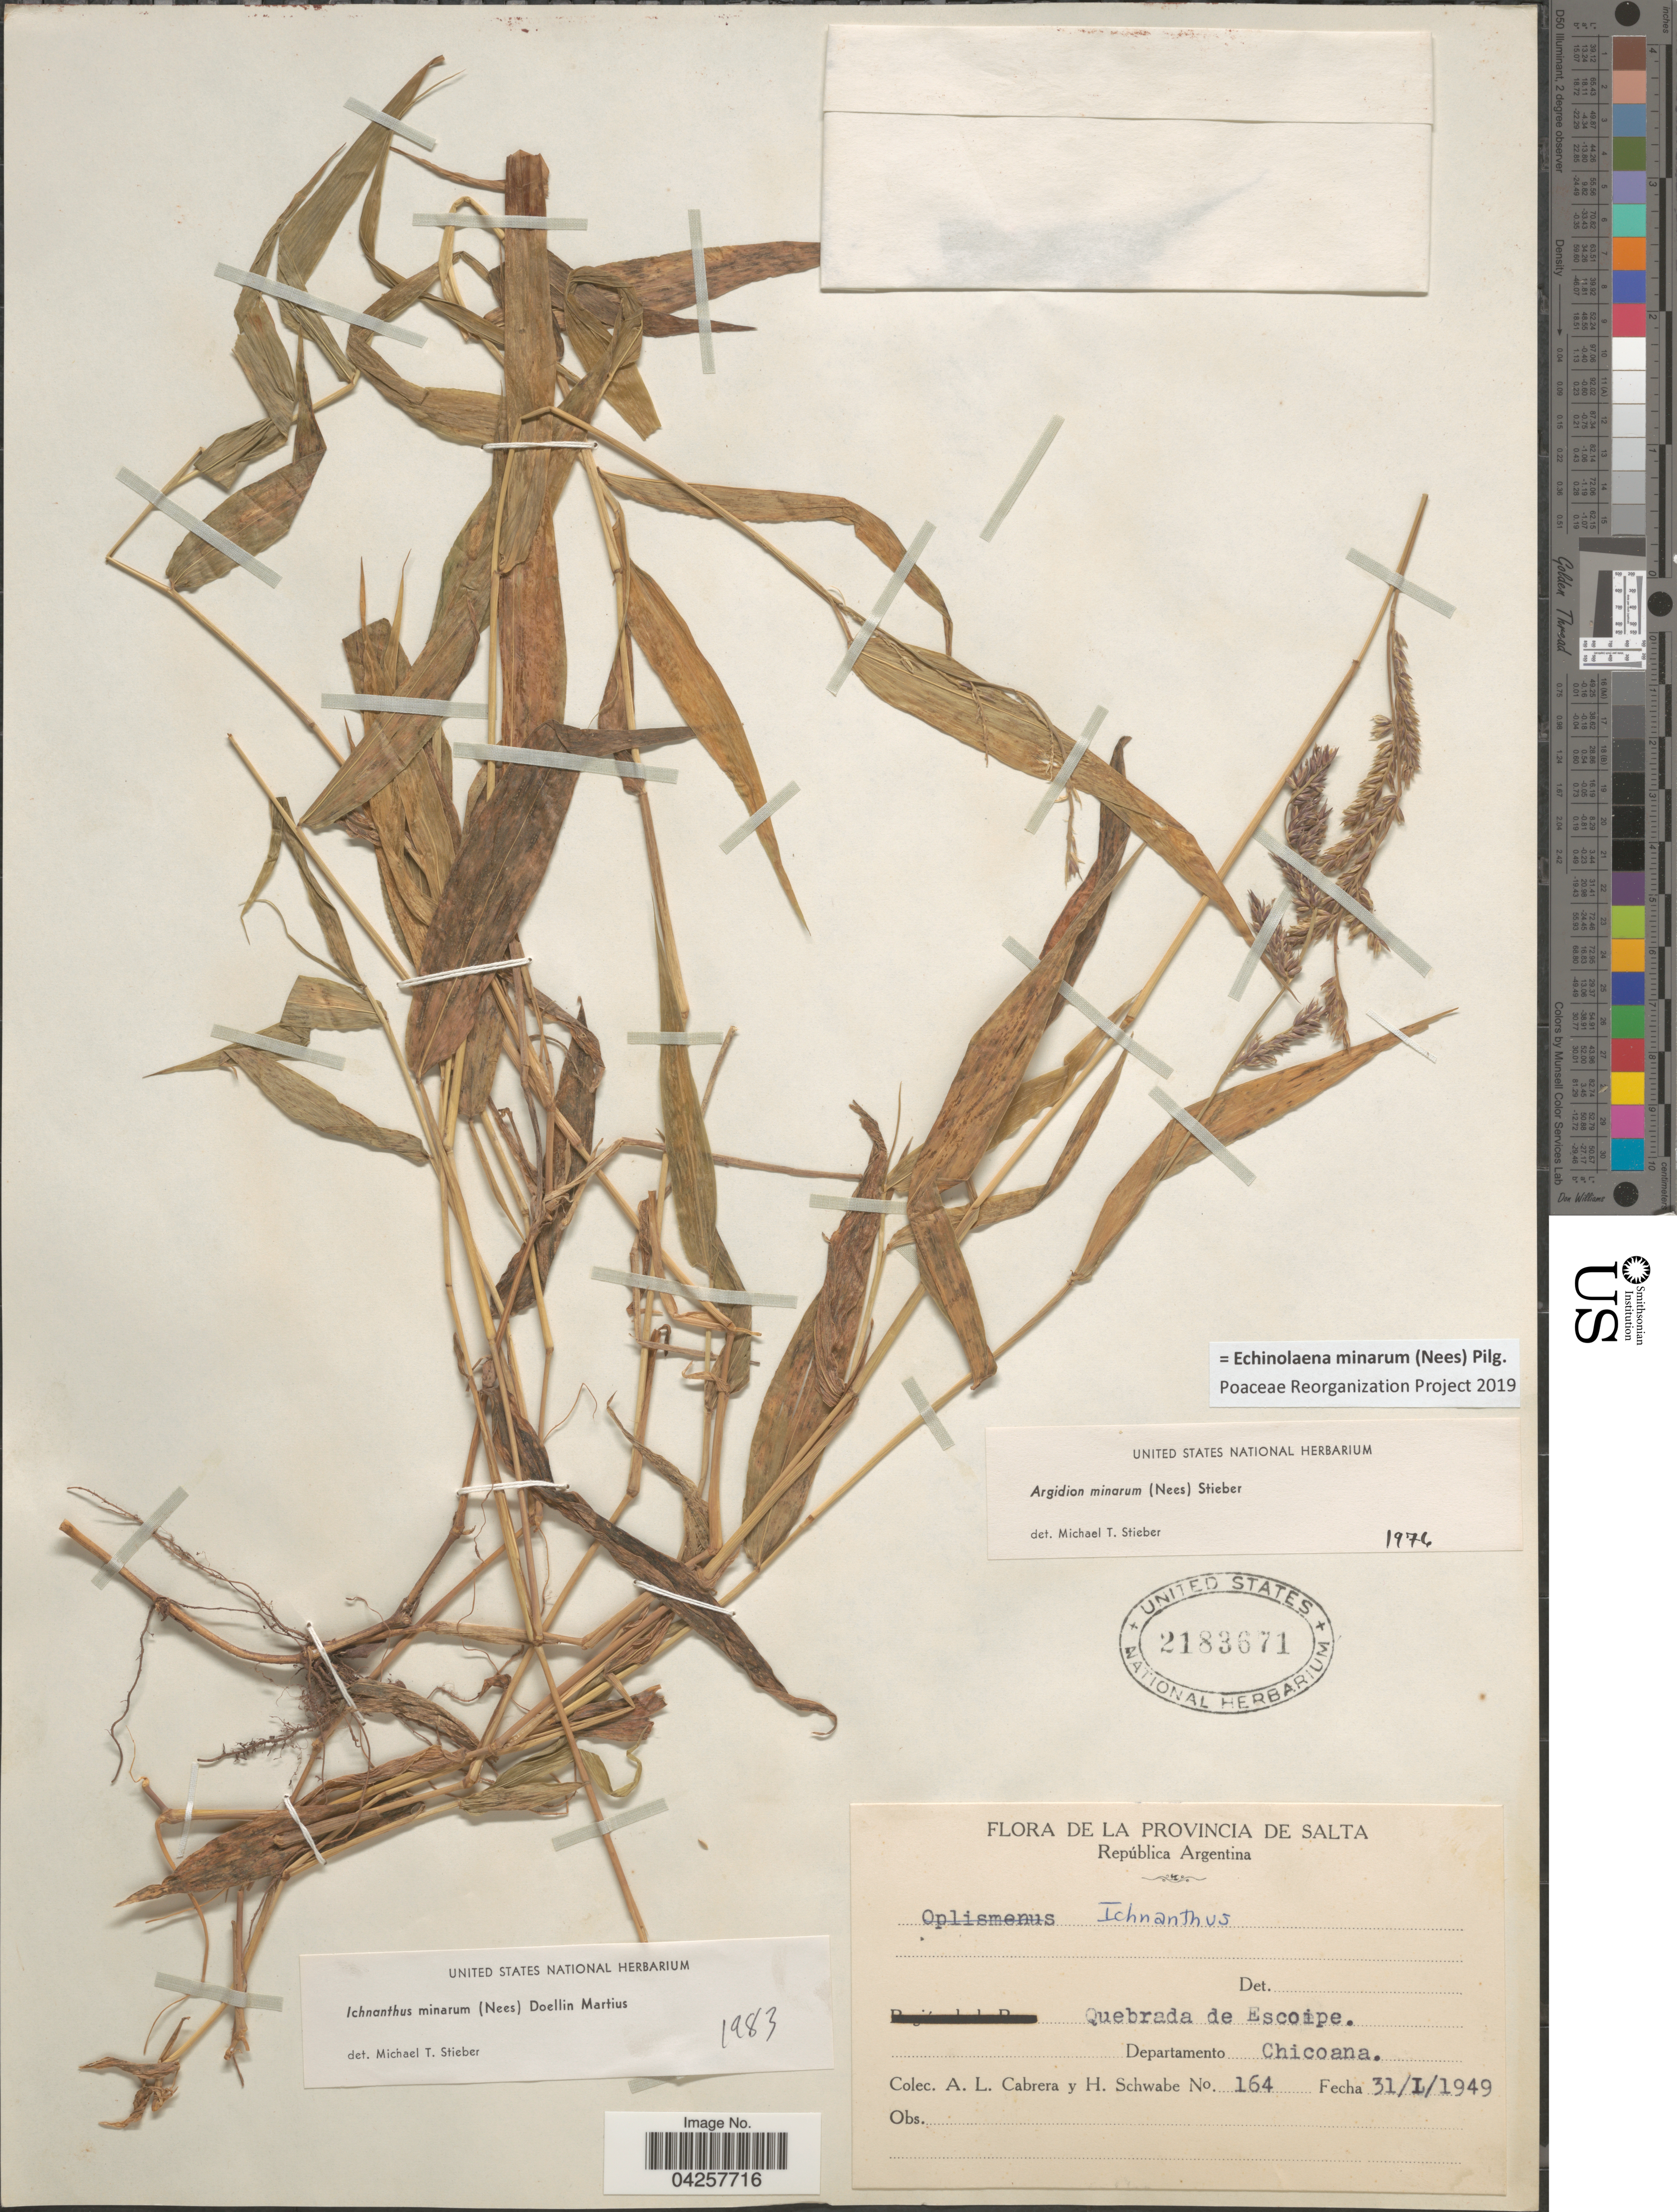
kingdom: Plantae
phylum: Tracheophyta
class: Liliopsida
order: Poales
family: Poaceae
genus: Echinolaena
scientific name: Echinolaena minarum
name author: (Nees) Pilg.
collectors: A. L. Cabrera & H. Schwabe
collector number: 164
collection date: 1949-01-31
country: Argentina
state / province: Salta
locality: República Argentina. Quebrada de Escoipe. Departamento Chicoana.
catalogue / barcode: US 2183671